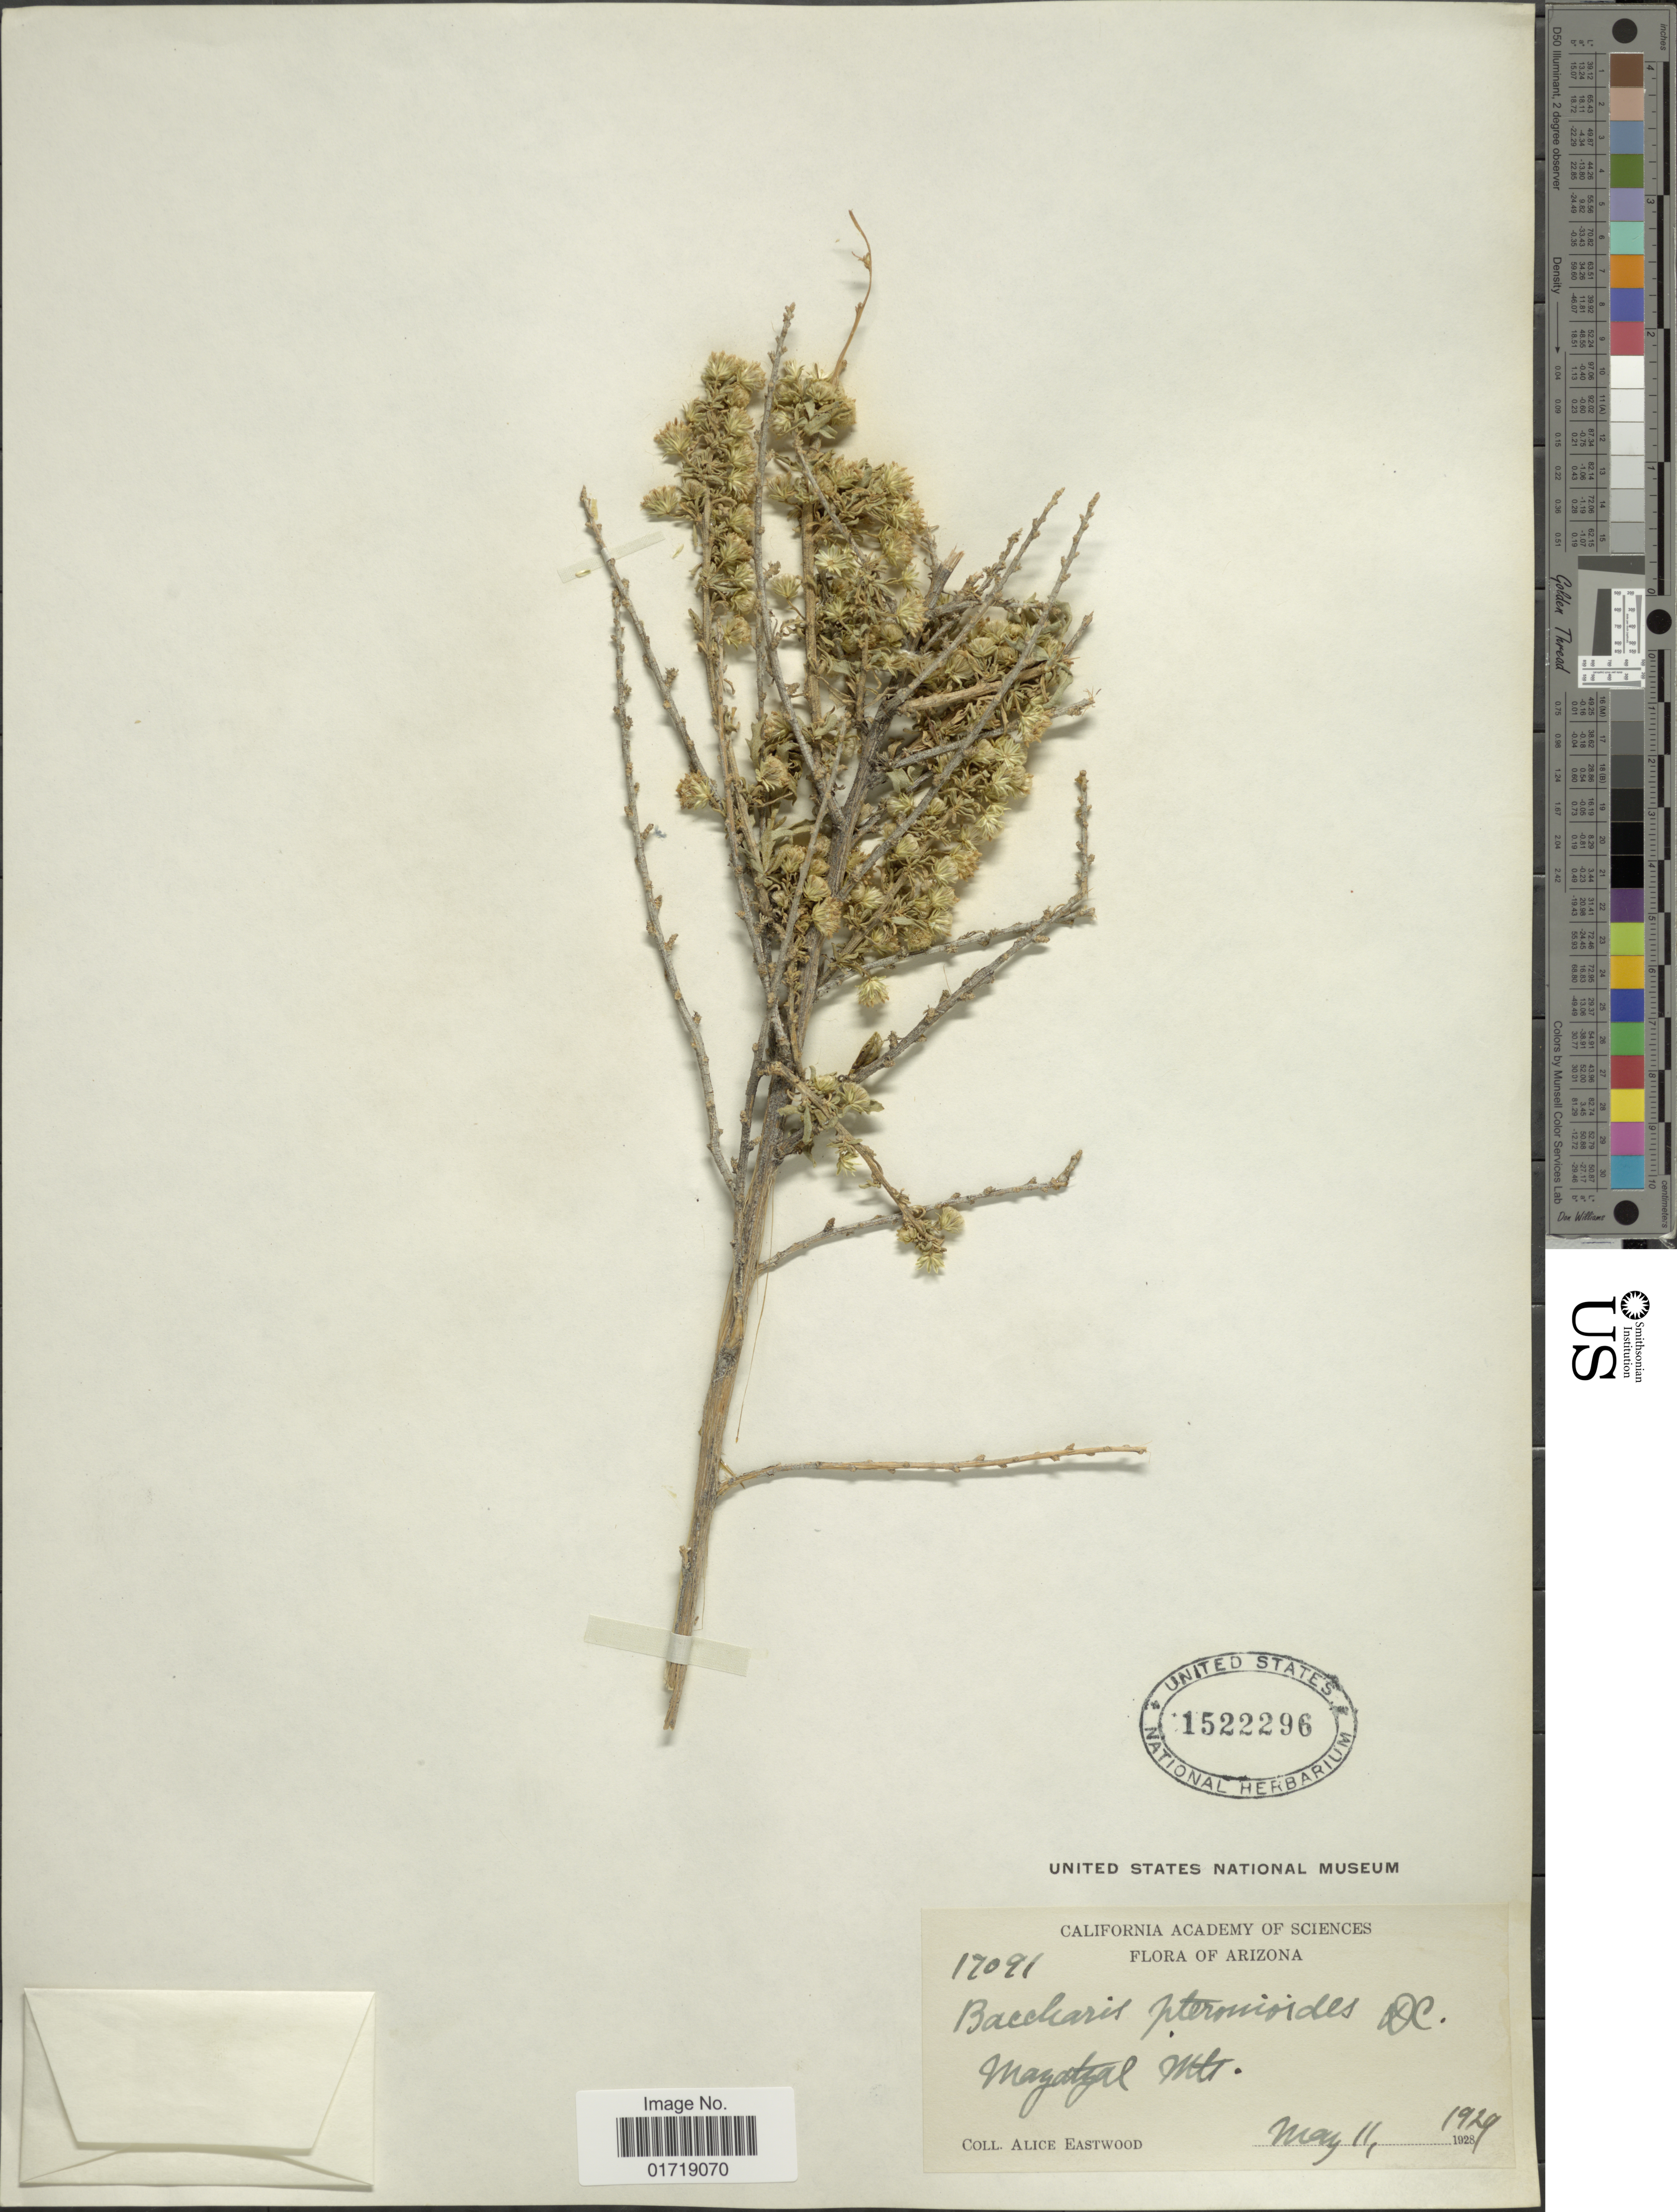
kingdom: Plantae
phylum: Tracheophyta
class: Magnoliopsida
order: Asterales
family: Asteraceae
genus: Baccharis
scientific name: Baccharis pteronioides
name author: DC.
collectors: A. Eastwood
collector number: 17091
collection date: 1929-05-11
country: United States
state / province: Arizona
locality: Mayatgal Mts.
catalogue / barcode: US 1522296